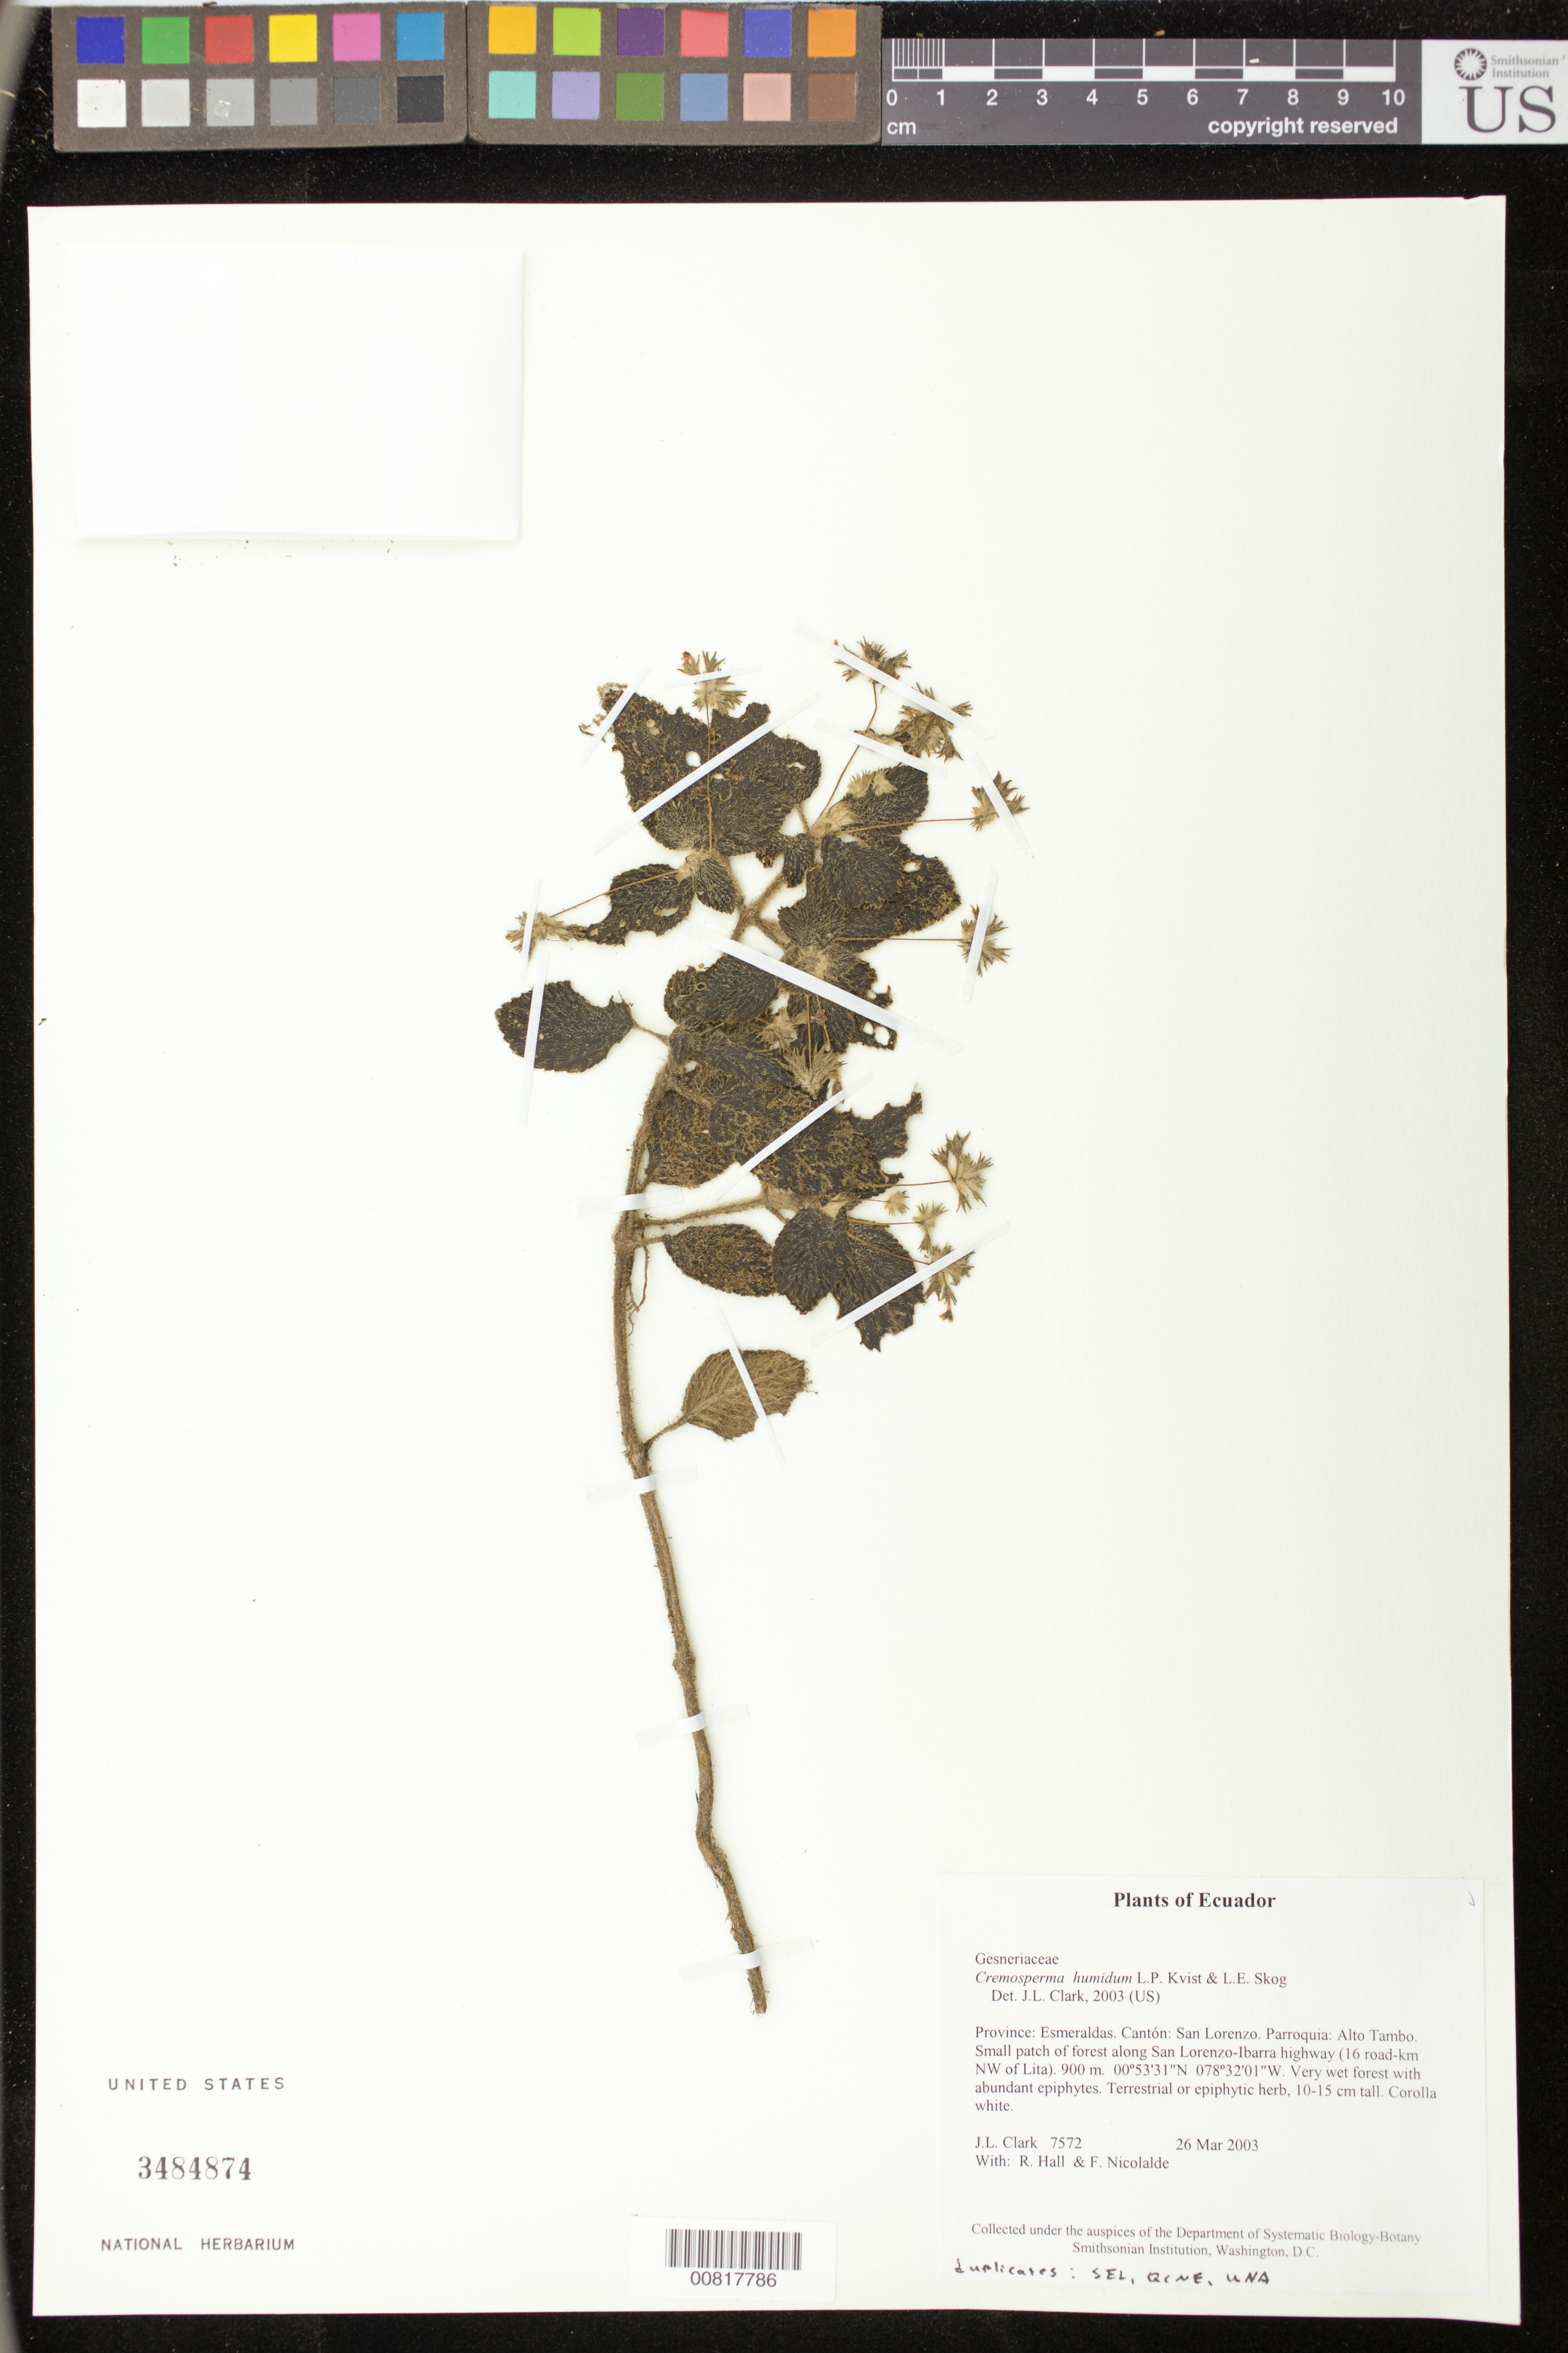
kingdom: Plantae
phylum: Tracheophyta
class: Magnoliopsida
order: Lamiales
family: Gesneriaceae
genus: Cremosperma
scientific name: Cremosperma humidum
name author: L.P. Kvist & L.E. Skog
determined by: Clark, J. L., (SEL), The Marie Selby Botanical Garden (UNITED STATES)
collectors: J. L. Clark, R. Hall & F. Nicolalde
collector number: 7572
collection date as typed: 26 Mar 2003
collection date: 2003-03-26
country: Ecuador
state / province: Esmeraldas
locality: San Lorenzo. Parroquia: Alto Tambo. Small patch of forest along San Lorenzo-Ibarra highway (16 road-km NW of Lita).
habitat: Very wet forest with abundant epiphytes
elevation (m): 900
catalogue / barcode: US 3484874